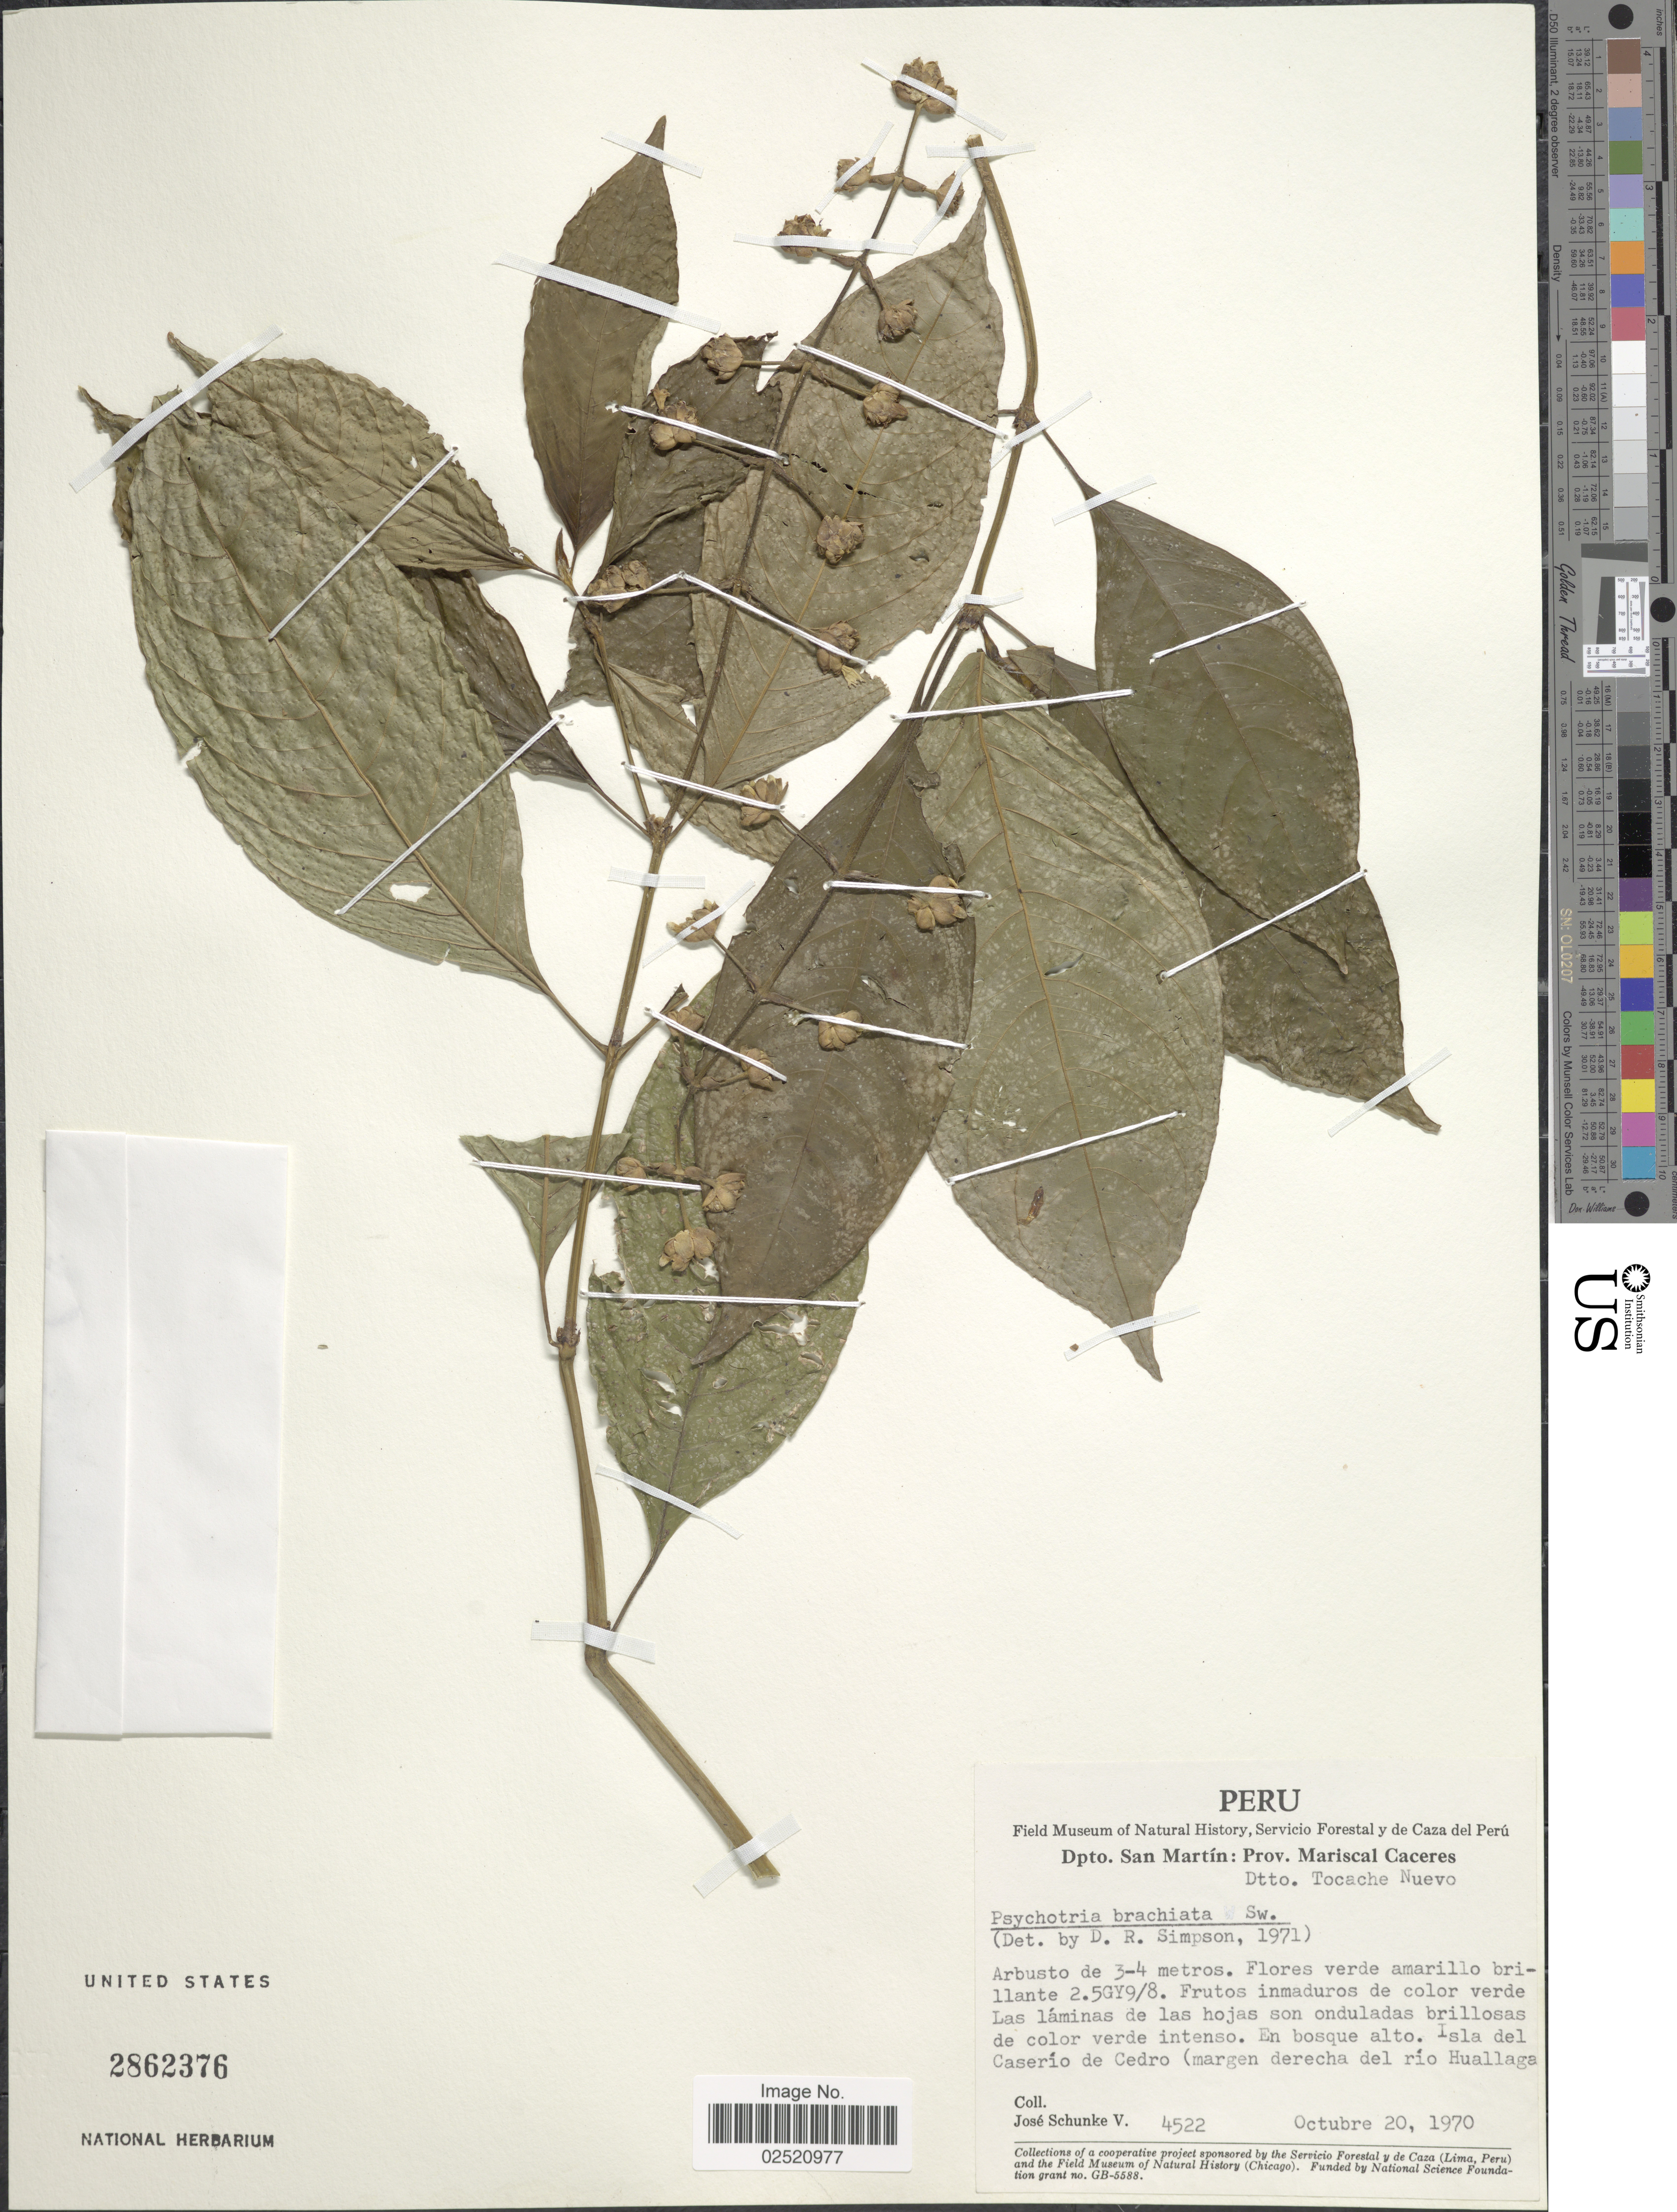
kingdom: Plantae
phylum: Tracheophyta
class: Magnoliopsida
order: Gentianales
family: Rubiaceae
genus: Psychotria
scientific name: Psychotria caerulea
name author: Ruiz & Pav.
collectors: J. Schunke Vigo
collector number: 4522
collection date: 1970-10-20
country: Peru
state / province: San Martín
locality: Prov. Mariscal Caceres, Dtto. Tocache Nuevo, en bosque alto, Isla del Caserio de Cedo (margen derecha del rio Huallaga)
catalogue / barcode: US 2862376